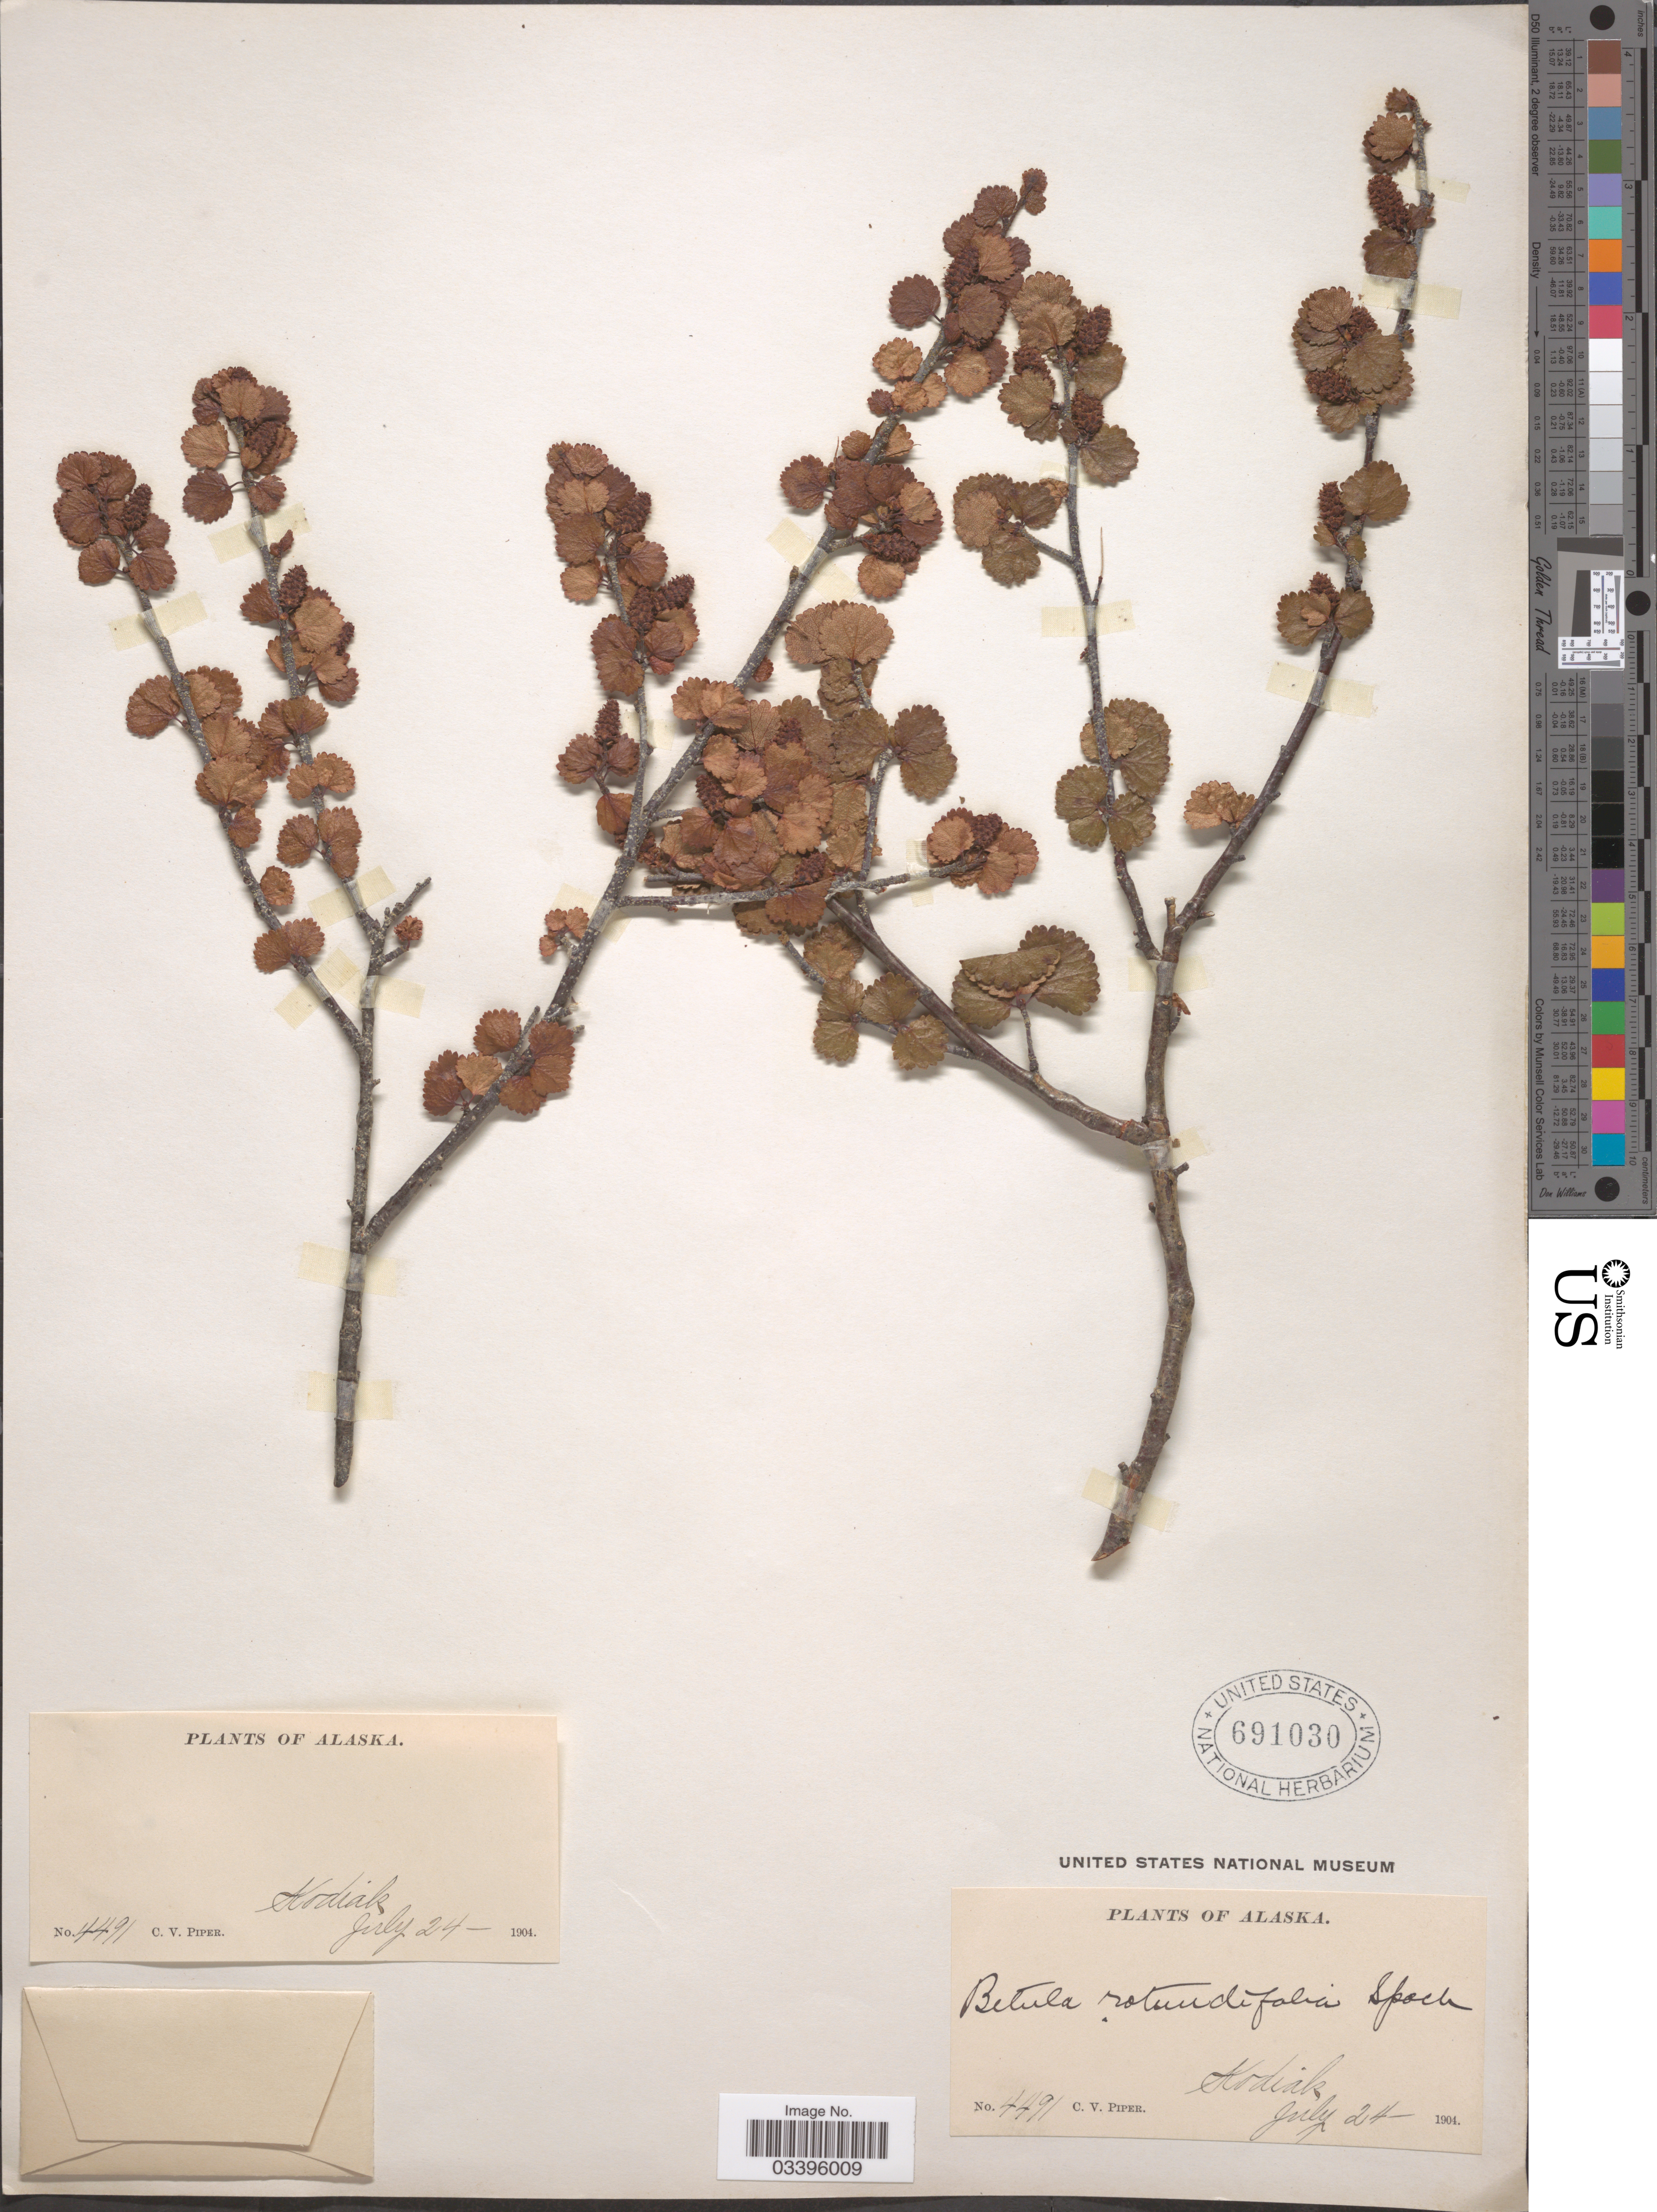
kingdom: Plantae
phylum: Tracheophyta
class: Magnoliopsida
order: Fagales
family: Betulaceae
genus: Betula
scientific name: Betula nana subsp. exilis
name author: L.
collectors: C. V. Piper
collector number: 4491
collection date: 1904-07-24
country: United States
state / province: Alaska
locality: Kodiak.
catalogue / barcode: US 691030